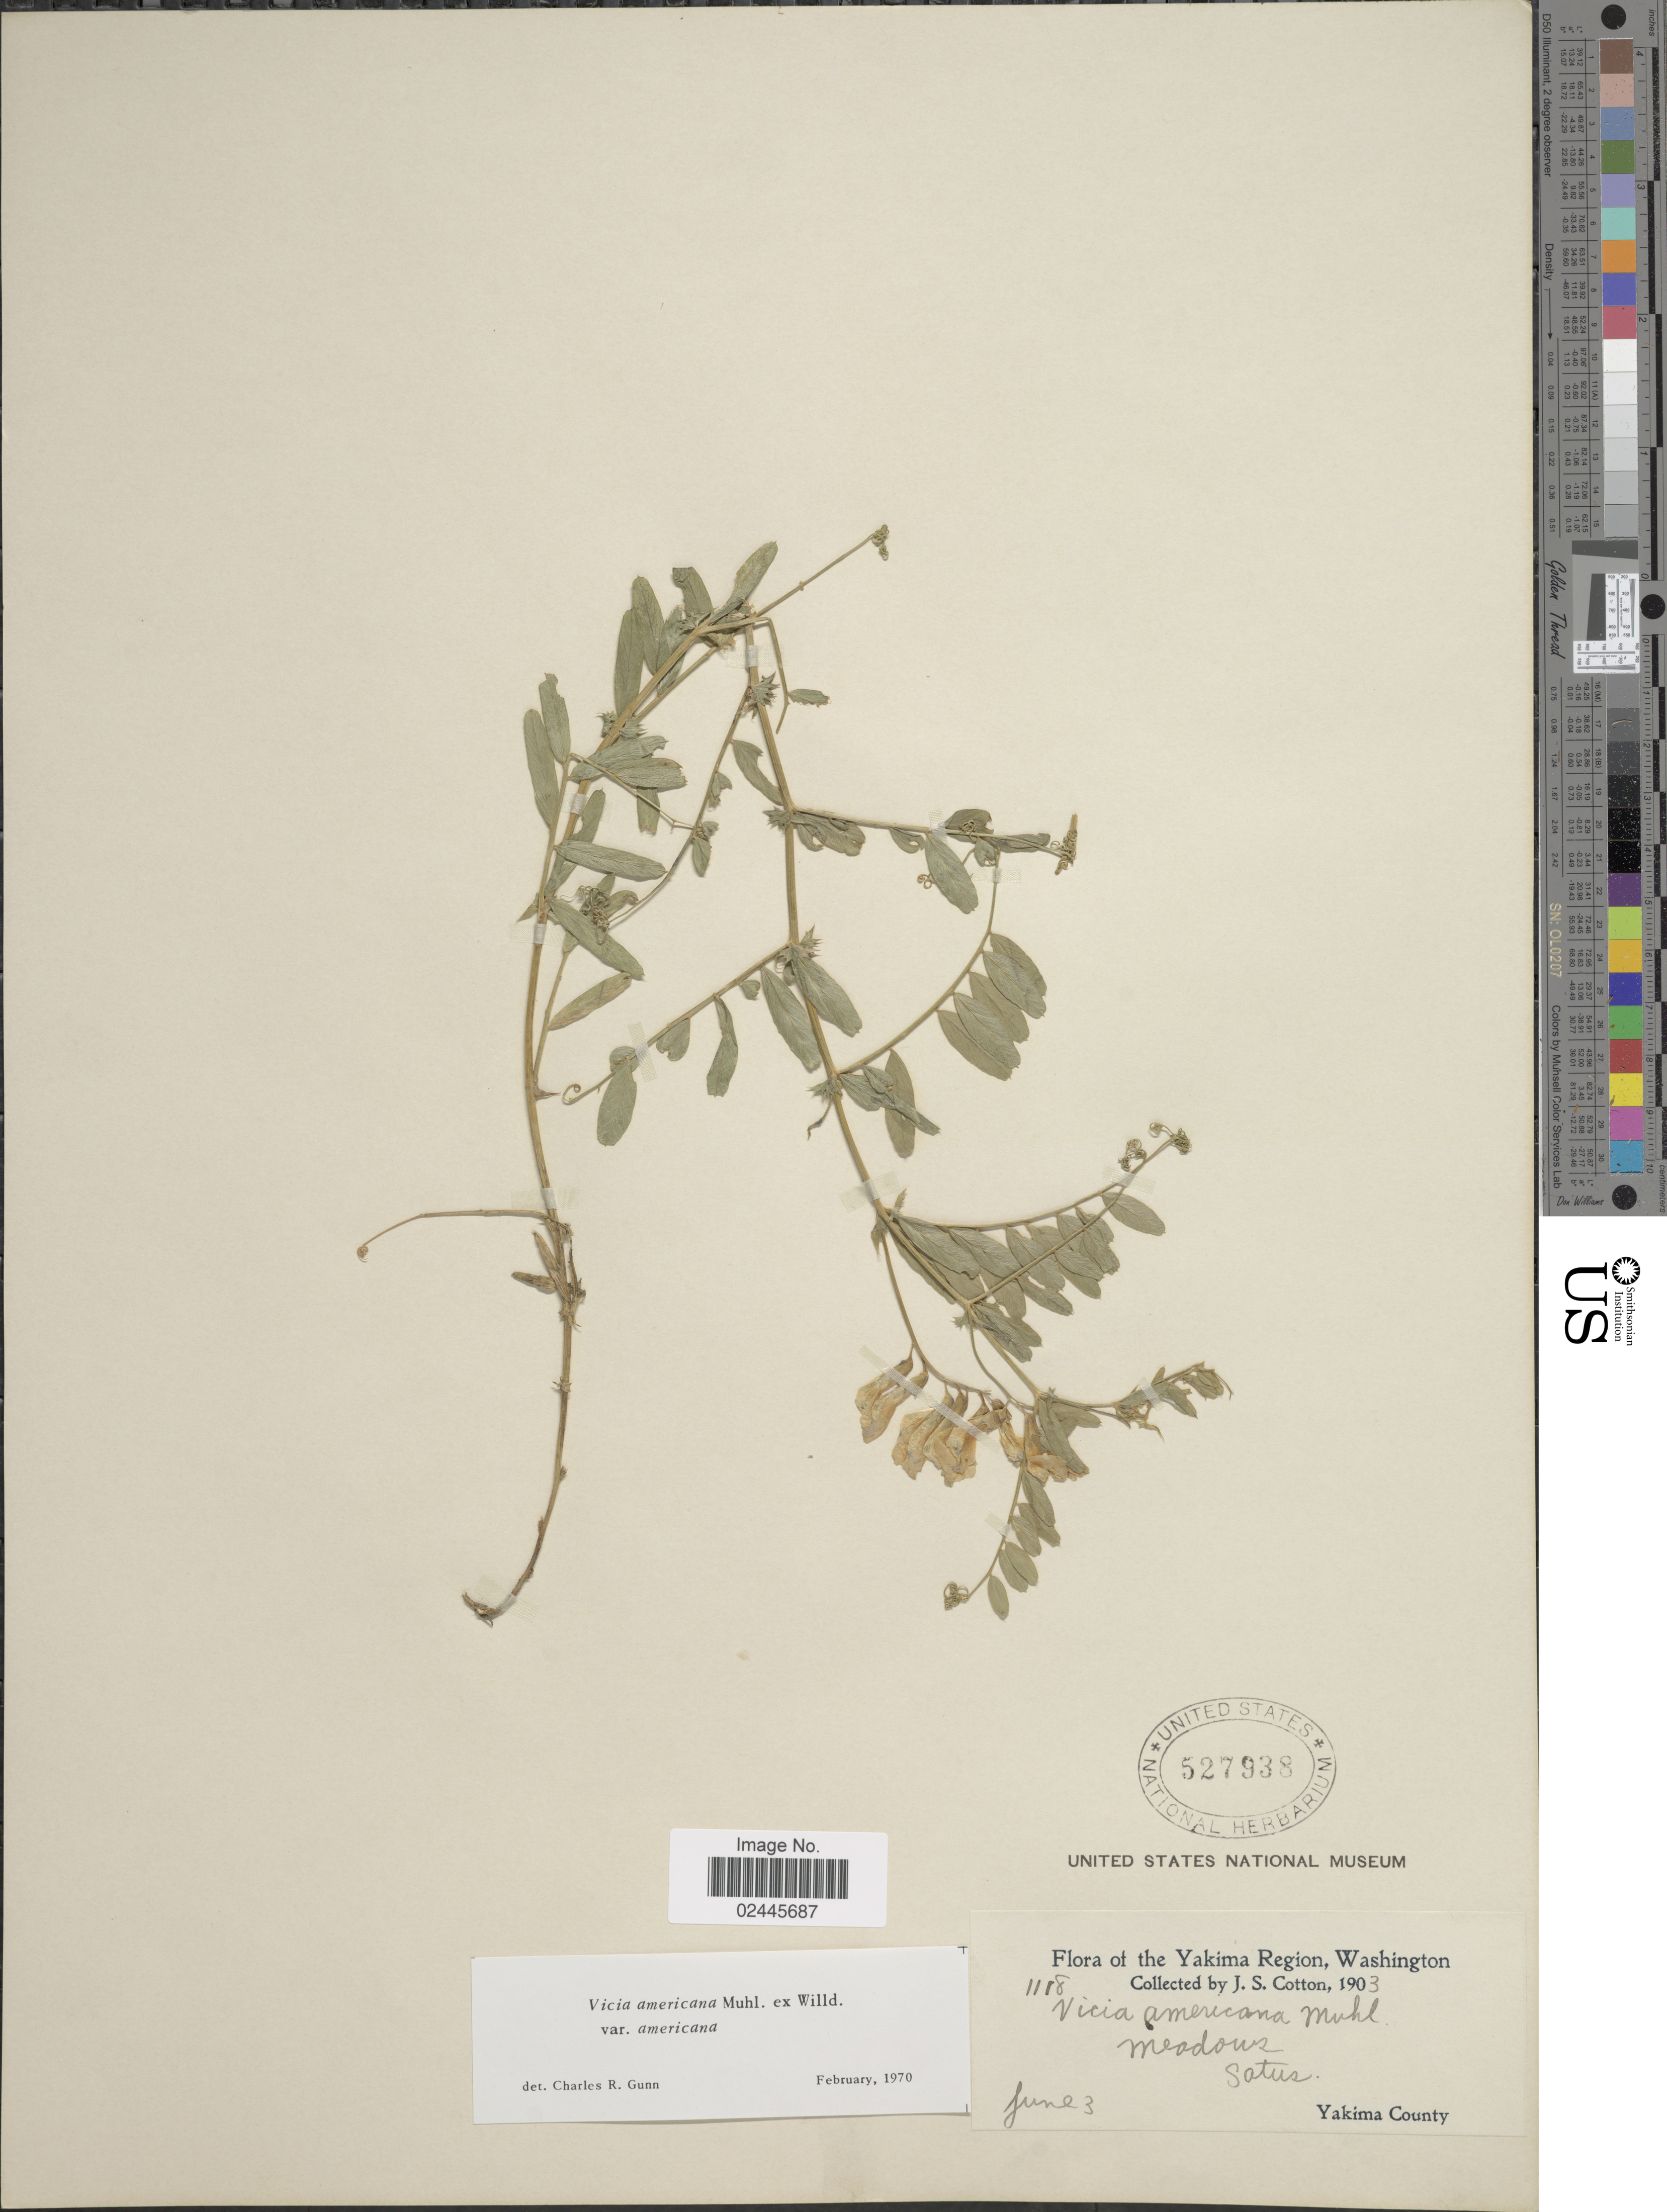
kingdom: Plantae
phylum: Tracheophyta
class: Magnoliopsida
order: Fabales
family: Fabaceae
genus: Vicia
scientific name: Vicia americana var. americana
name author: Muhl. ex Willd.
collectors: J. S. Cotton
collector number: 1118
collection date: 1903-06-03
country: United States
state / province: Washington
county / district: Yakima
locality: The Yakima Region, meadows, Satus, Yakima County.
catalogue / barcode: US 527938